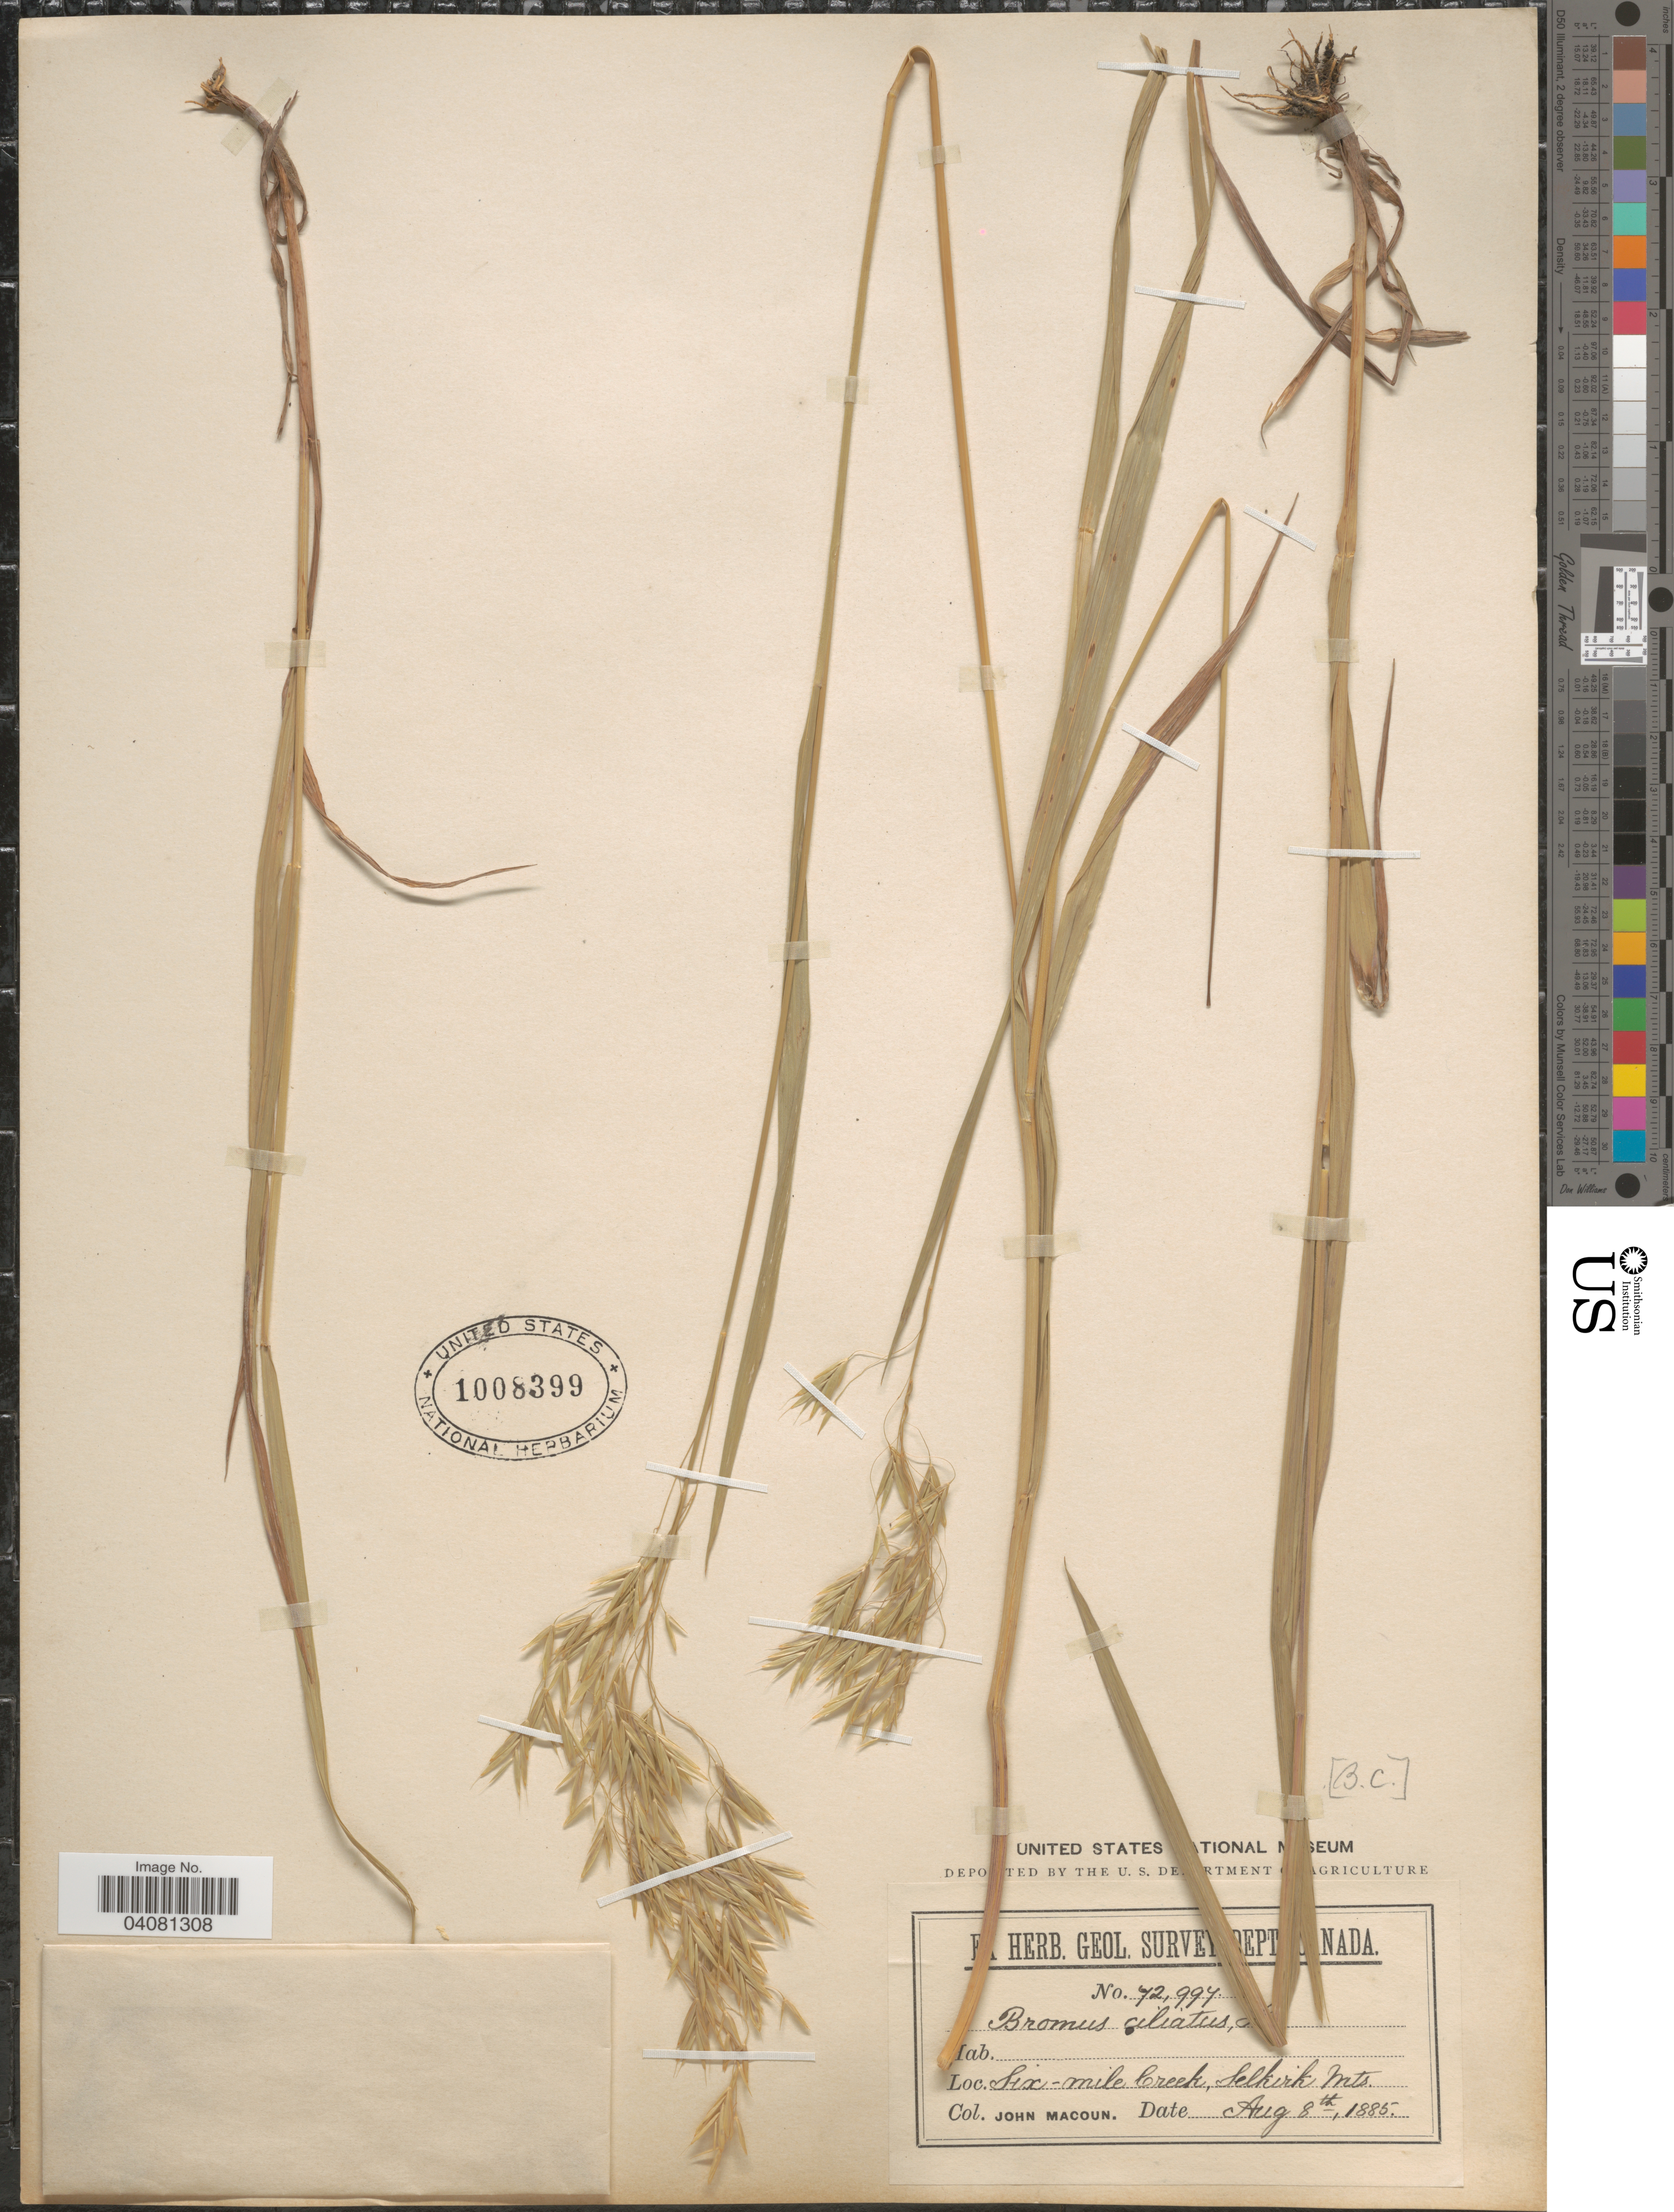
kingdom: Plantae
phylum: Tracheophyta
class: Liliopsida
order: Poales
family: Poaceae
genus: Bromus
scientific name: Bromus ciliatus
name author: L.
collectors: J. Macoun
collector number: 42994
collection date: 1885-08-08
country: Canada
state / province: British Columbia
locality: Six- mile Creek, Selkirk Mts.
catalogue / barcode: US 1008399